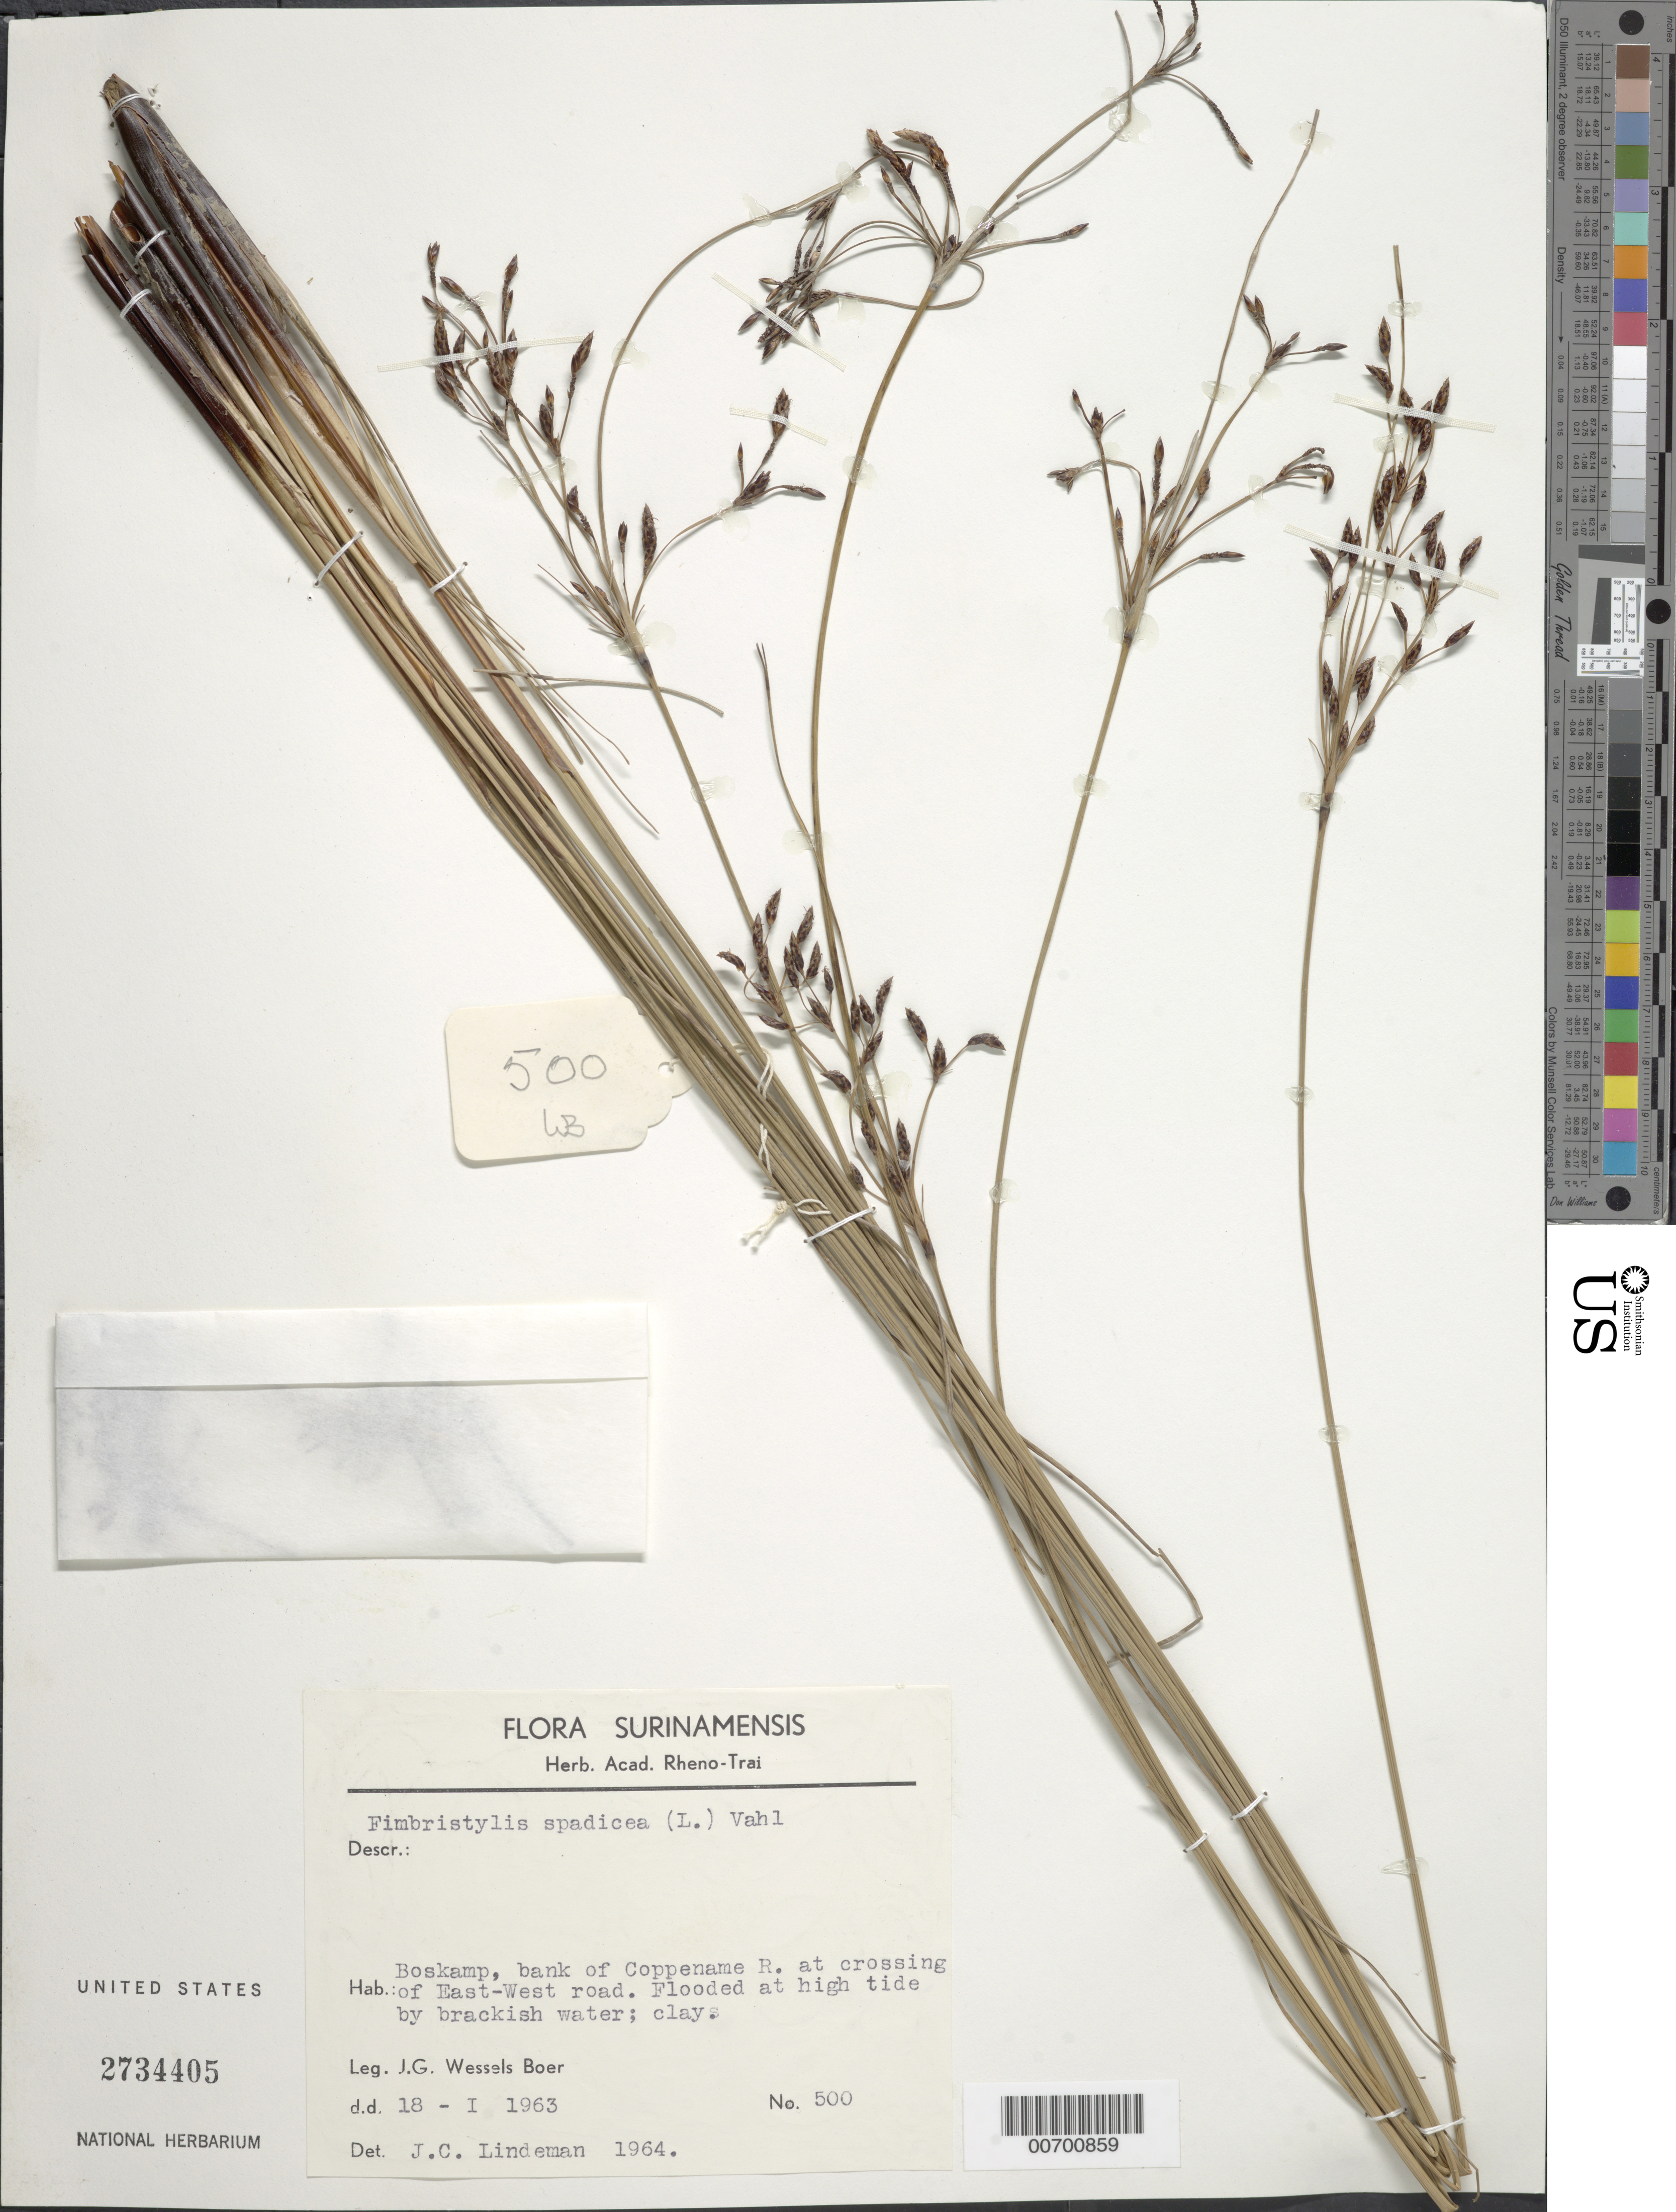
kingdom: Plantae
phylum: Tracheophyta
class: Liliopsida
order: Poales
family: Cyperaceae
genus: Fimbristylis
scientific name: Fimbristylis spadicea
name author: (L.) Vahl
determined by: Lindeman, J. C.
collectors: J. G. Wessels Boer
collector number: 500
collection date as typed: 18-Jan-63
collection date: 1963-01-18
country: Suriname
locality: Boskamp, Coppename R. at crossing of East-West Rd.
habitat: Flooded at high tide by brackish water; clay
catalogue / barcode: US 2734405